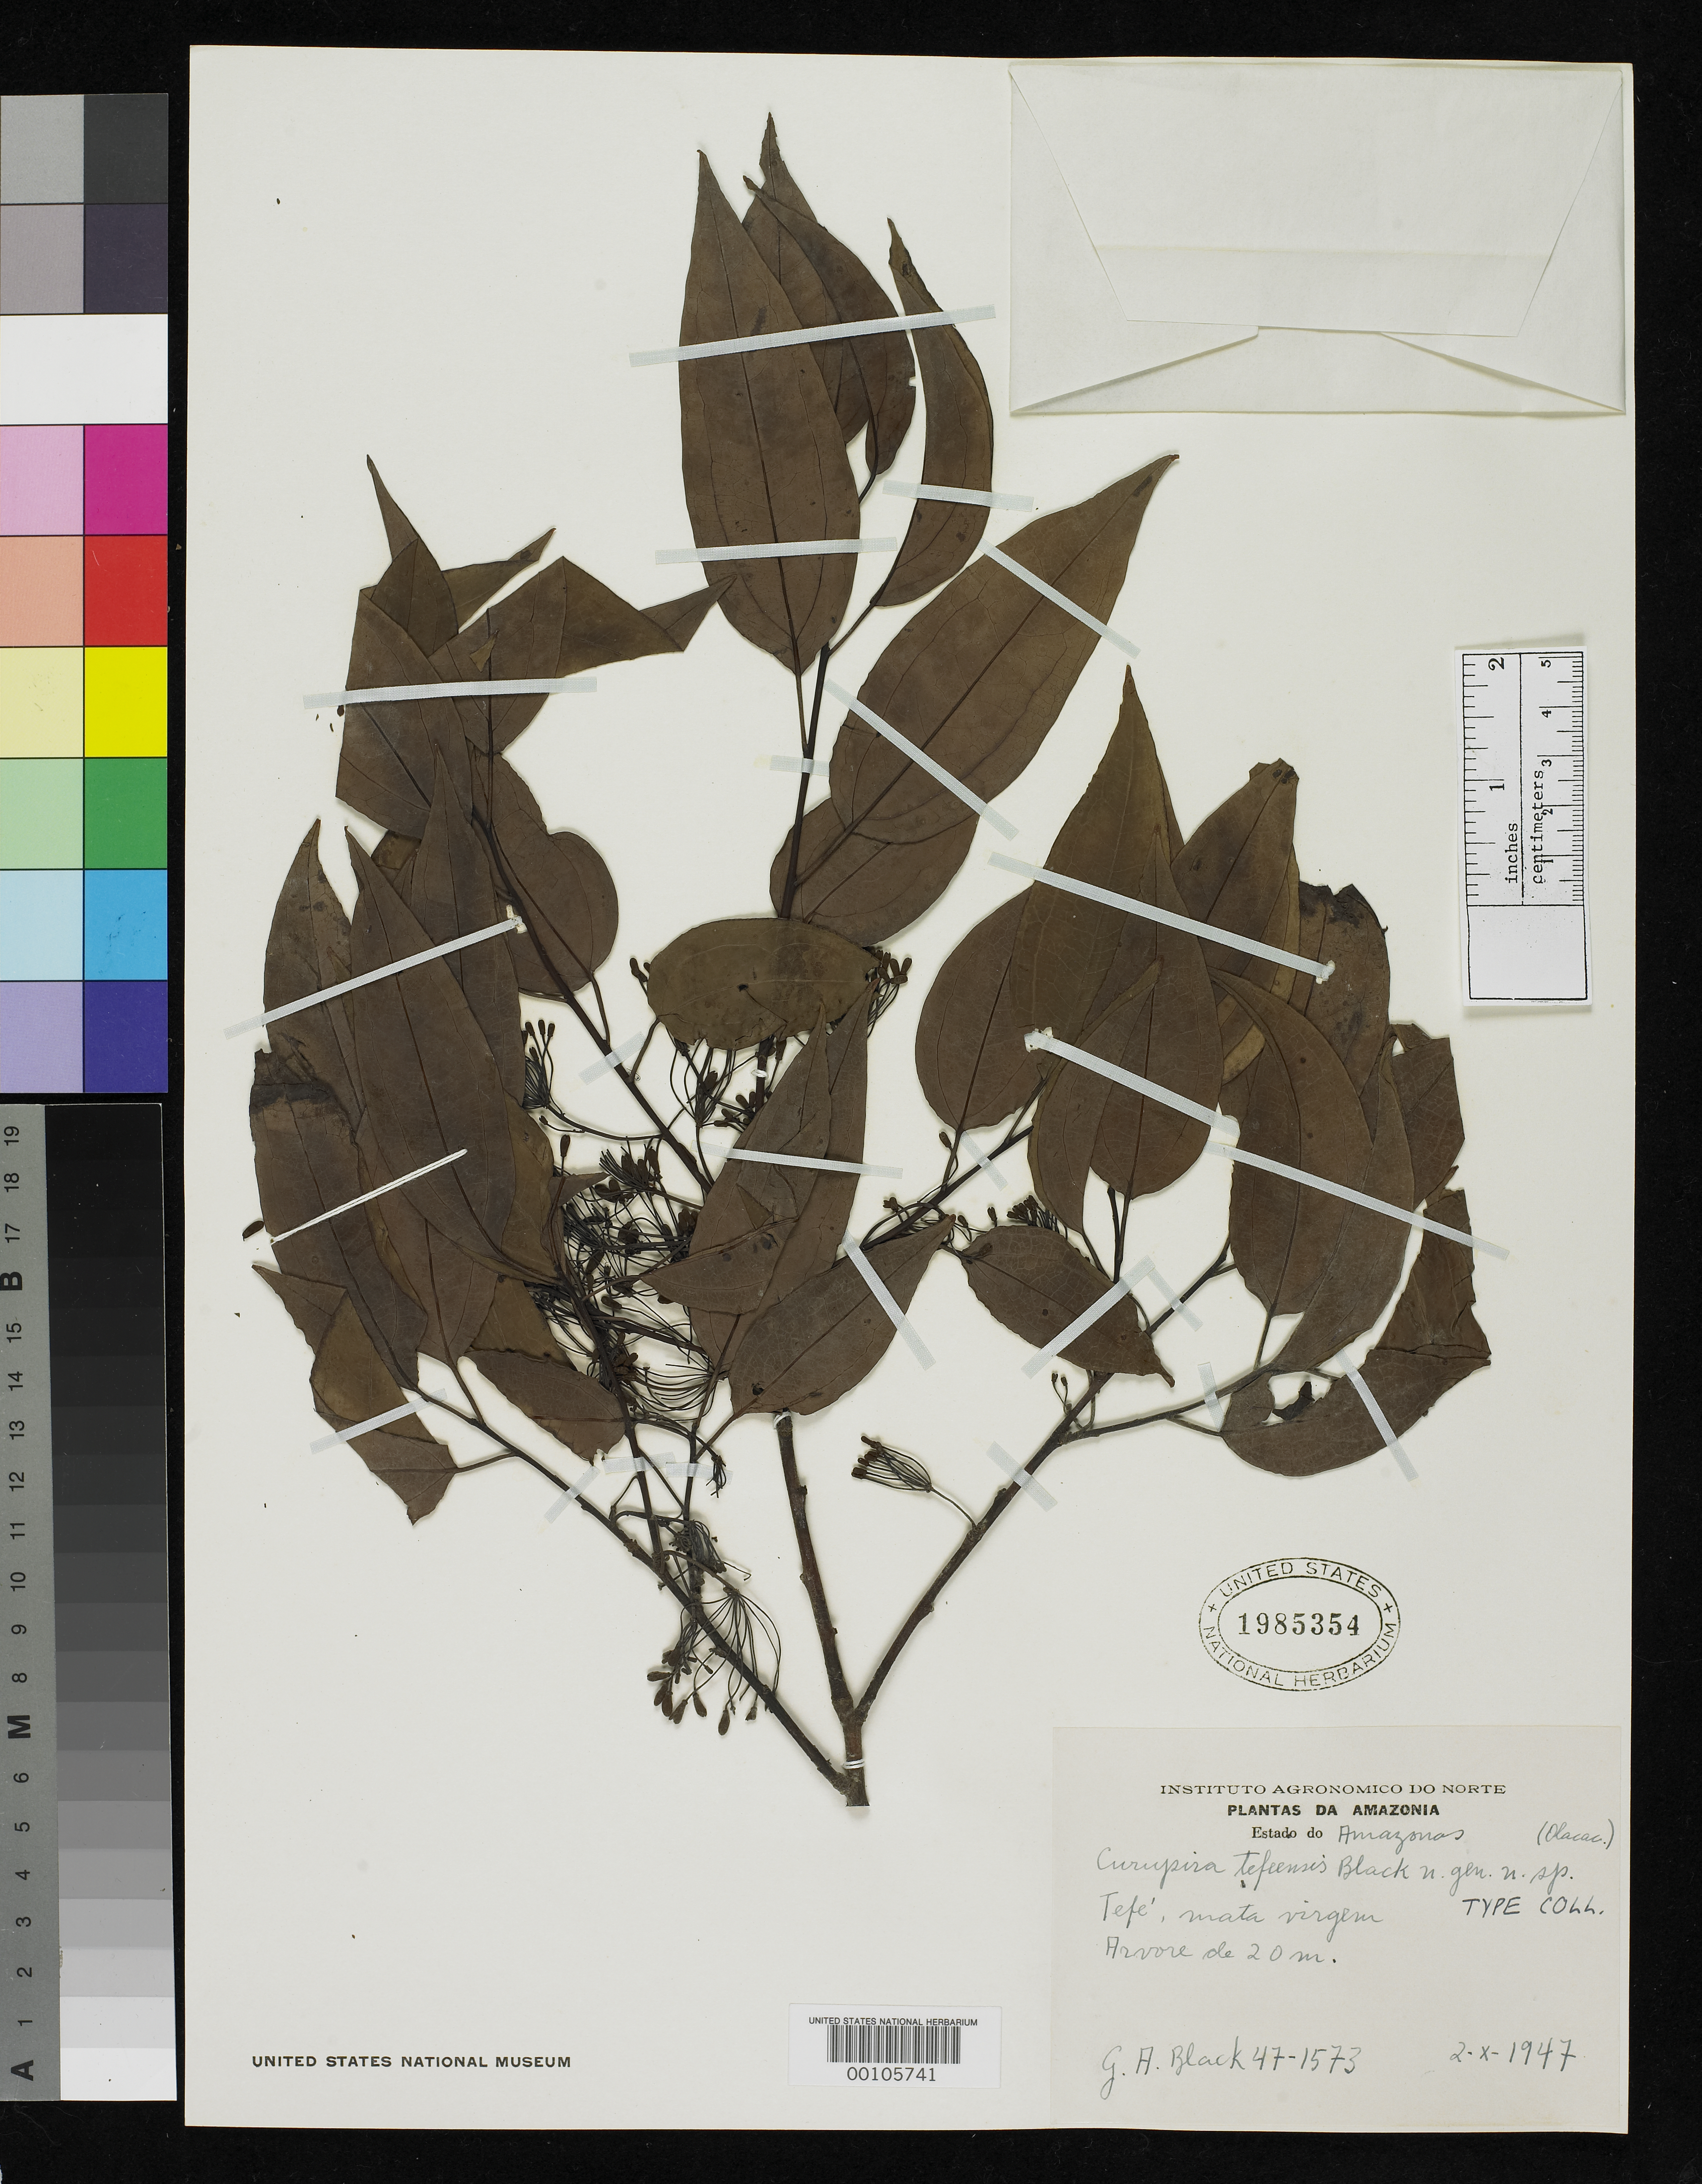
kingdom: Plantae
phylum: Tracheophyta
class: Magnoliopsida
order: Santalales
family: Ximeniaceae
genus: Curupira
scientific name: Curupira tefeensis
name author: G.A. Black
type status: Isotype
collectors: G. A. Black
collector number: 47-1573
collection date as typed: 02 Oct 1947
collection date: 1947-10-02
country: Brazil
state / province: Amazonas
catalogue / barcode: US 1985354